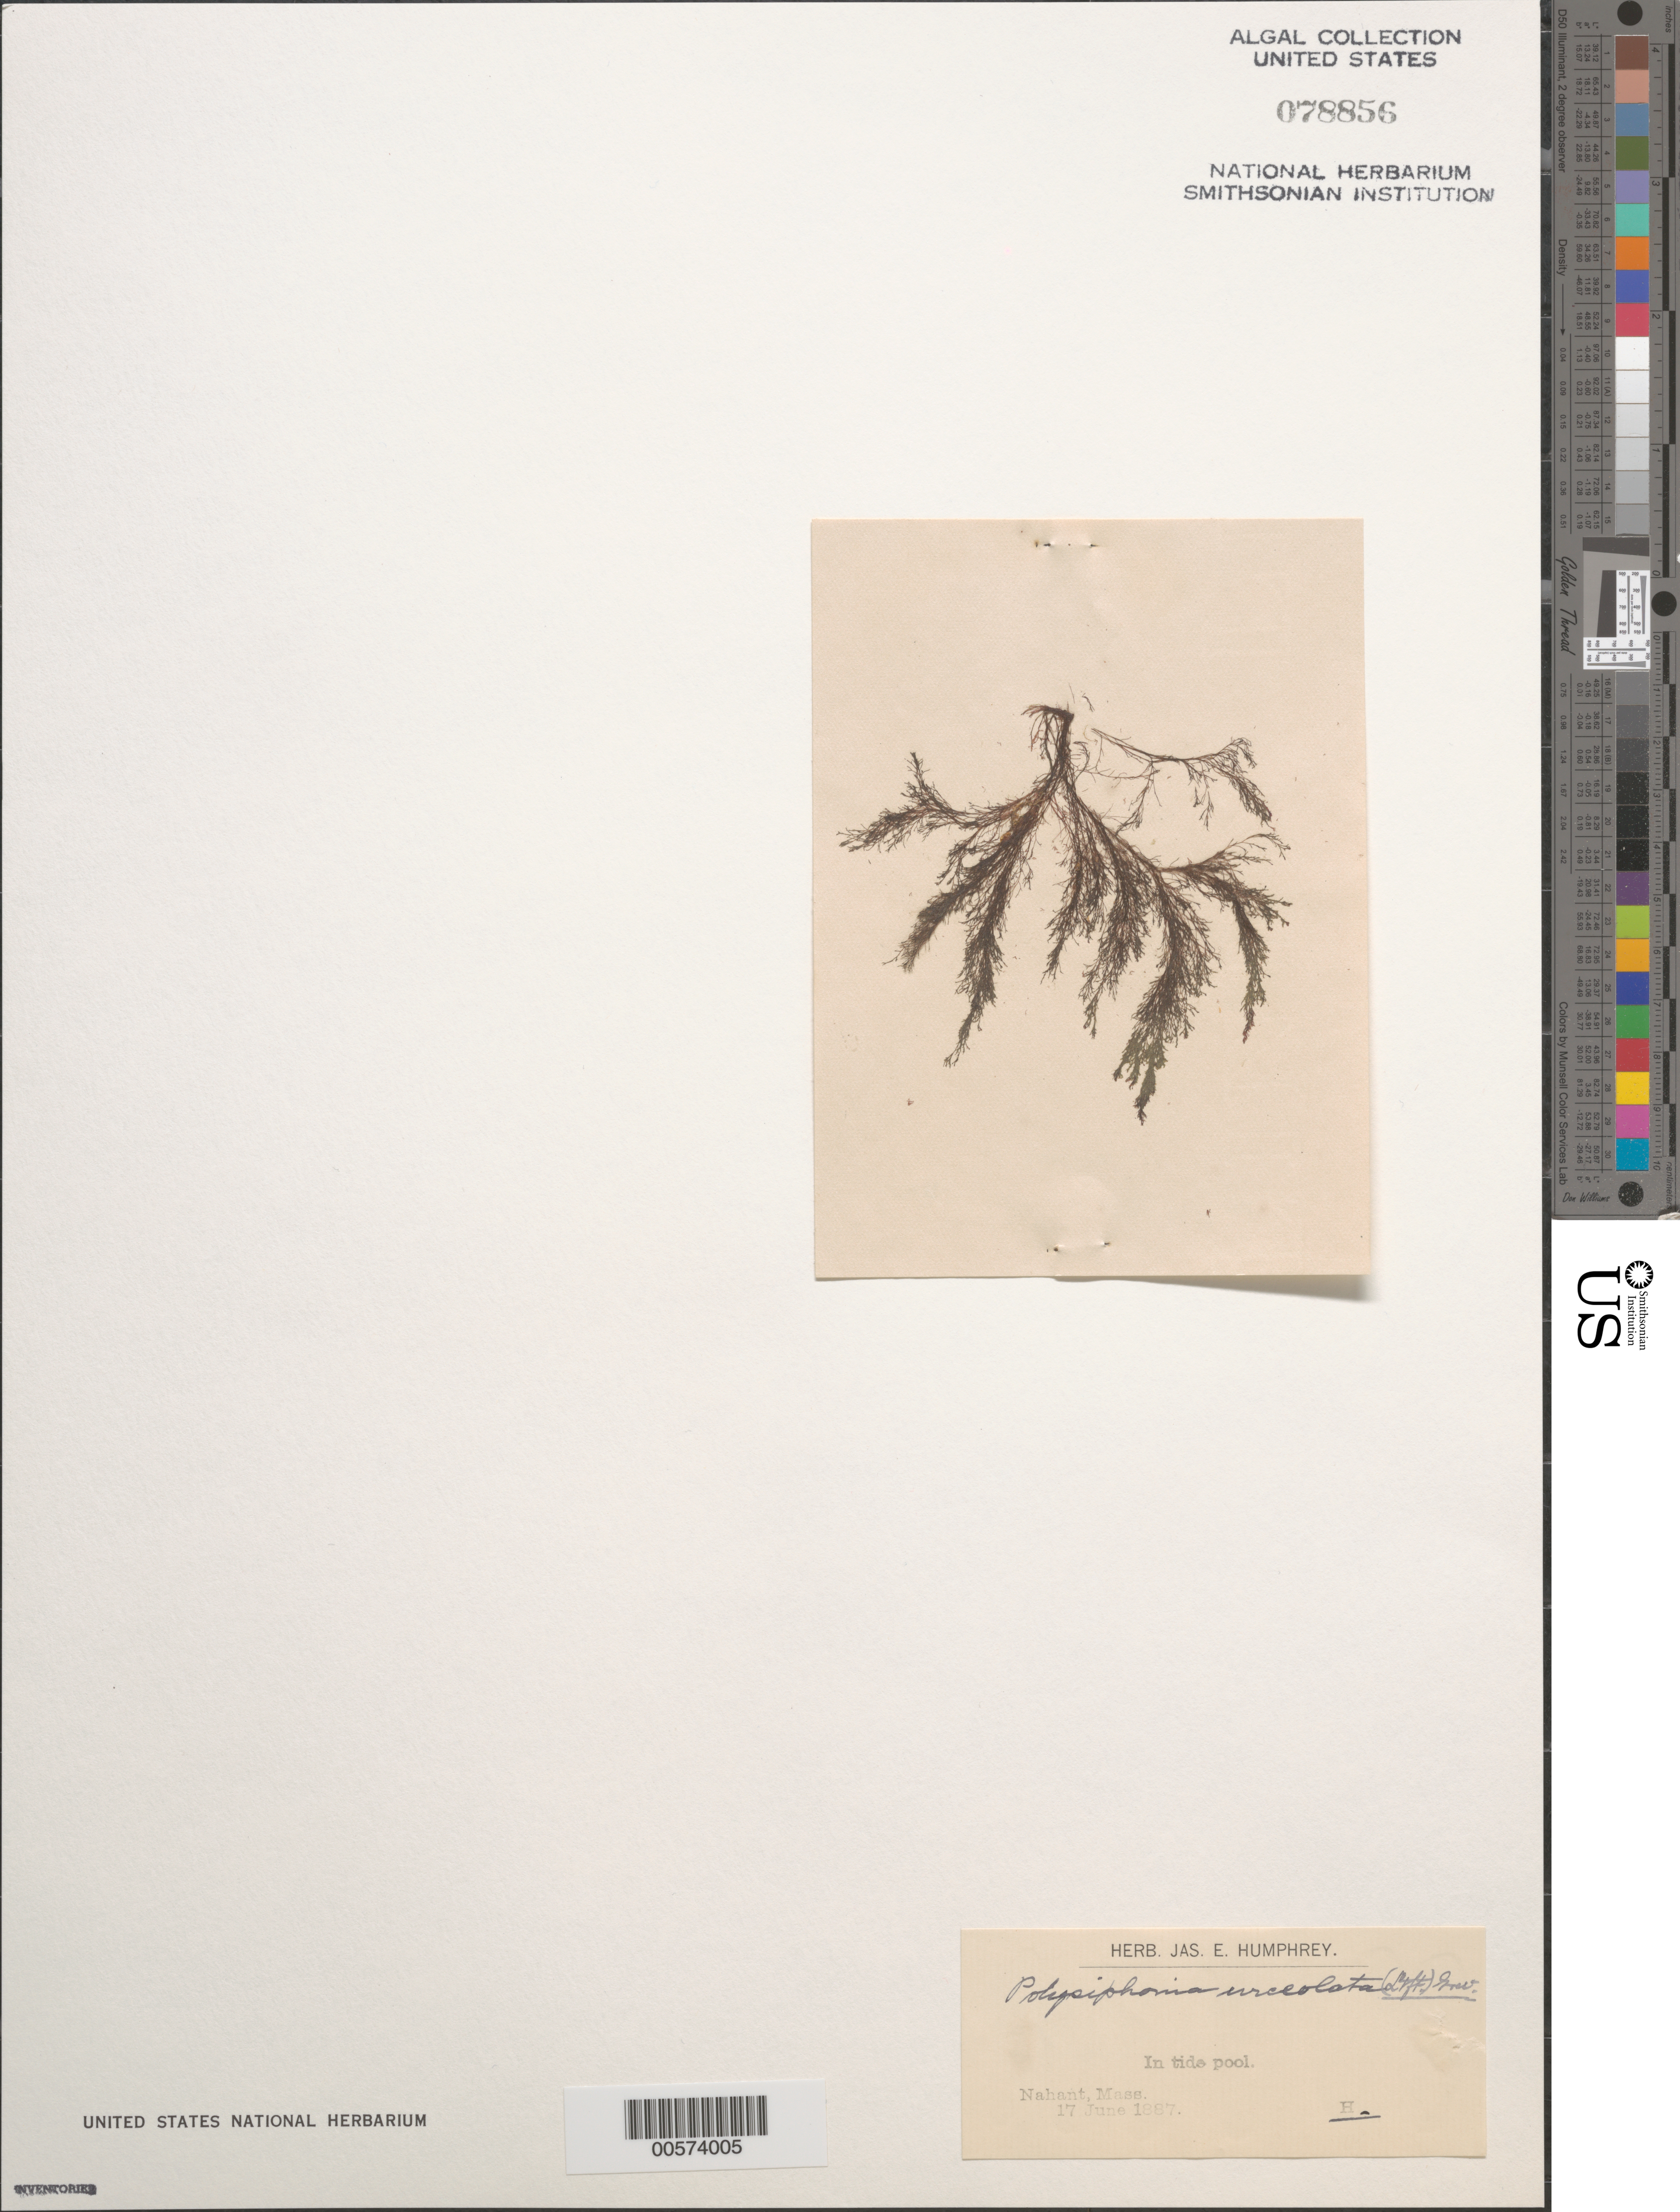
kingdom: Plantae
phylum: Rhodophyta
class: Florideophyceae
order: Ceramiales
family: Rhodomelaceae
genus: Polysiphonia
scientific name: Polysiphonia urceolata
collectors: J. Humphrey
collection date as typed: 17 Jun 1887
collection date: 1887-06-17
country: United States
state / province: Massachusetts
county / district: Essex County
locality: Nahant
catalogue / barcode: US 78856